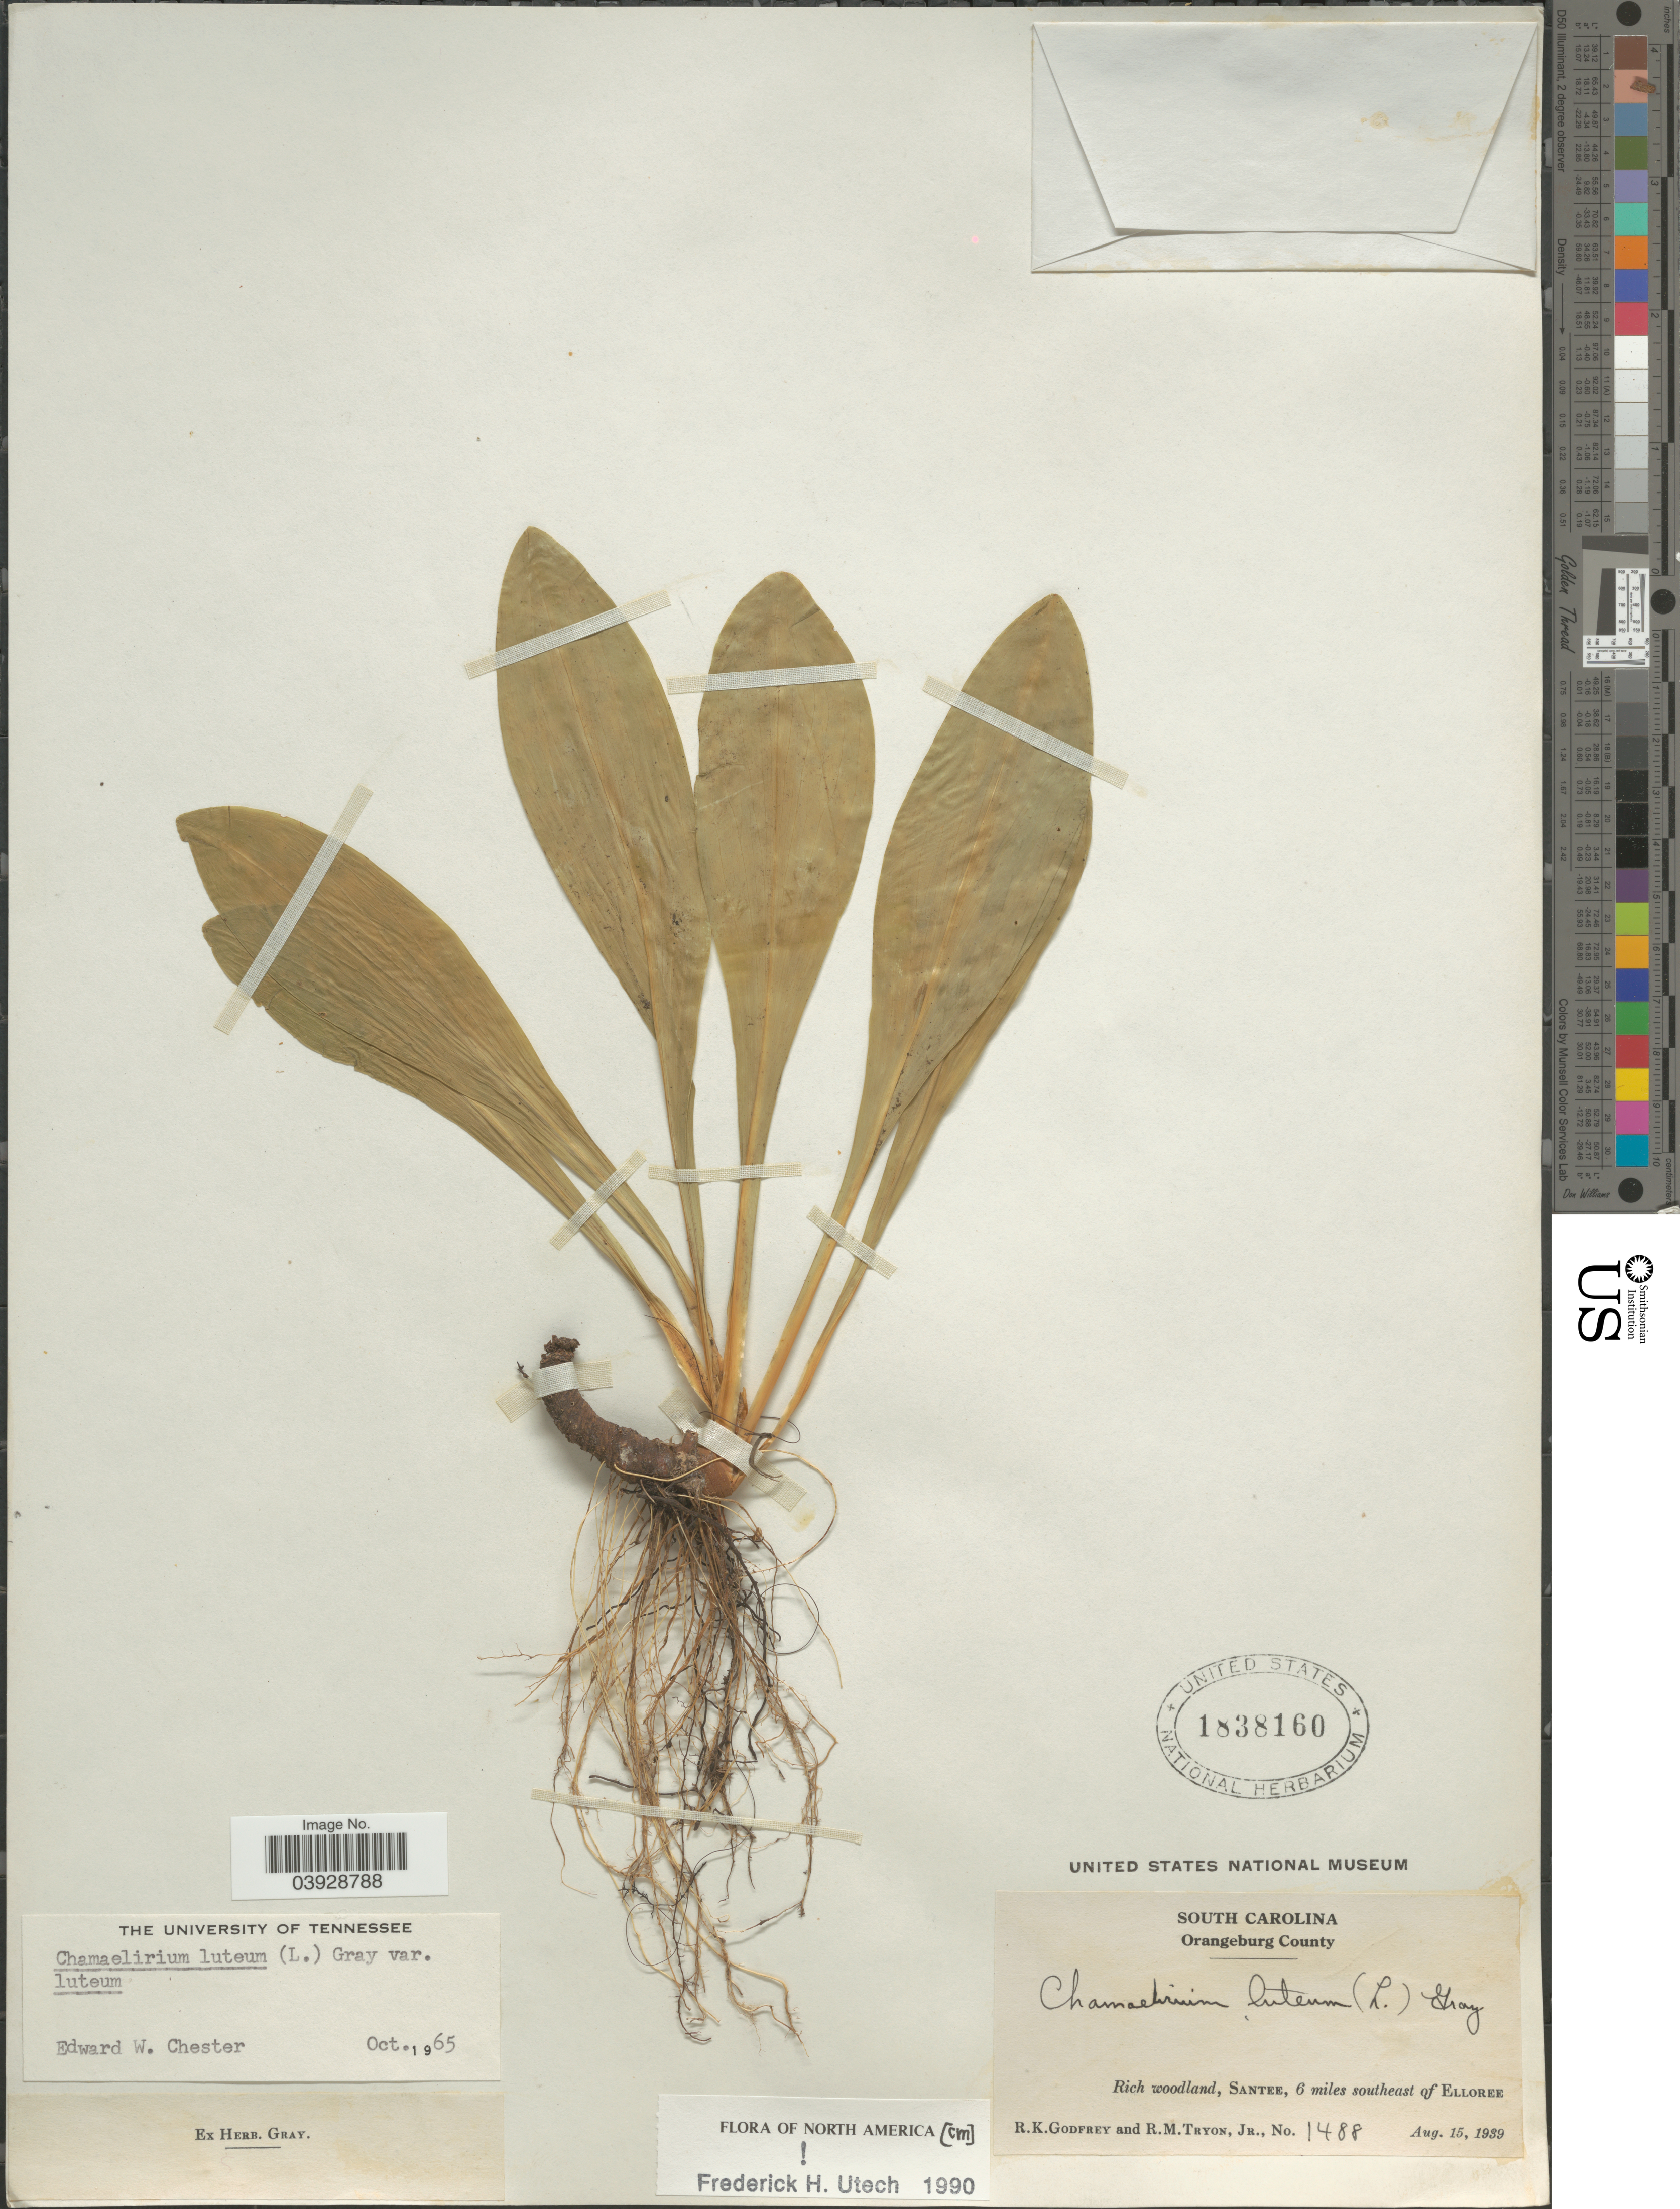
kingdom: Plantae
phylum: Tracheophyta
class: Liliopsida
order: Liliales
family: Melanthiaceae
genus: Chamaelirium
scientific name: Chamaelirium luteum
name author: (L.) A. Gray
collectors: R. K. Godfrey & R. Tryon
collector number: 1488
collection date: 1939-08-15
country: United States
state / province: South Carolina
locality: Orangeburg County. Rich woodland, Santee, 6 miles southeast of Elloree.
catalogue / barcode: US 1838160